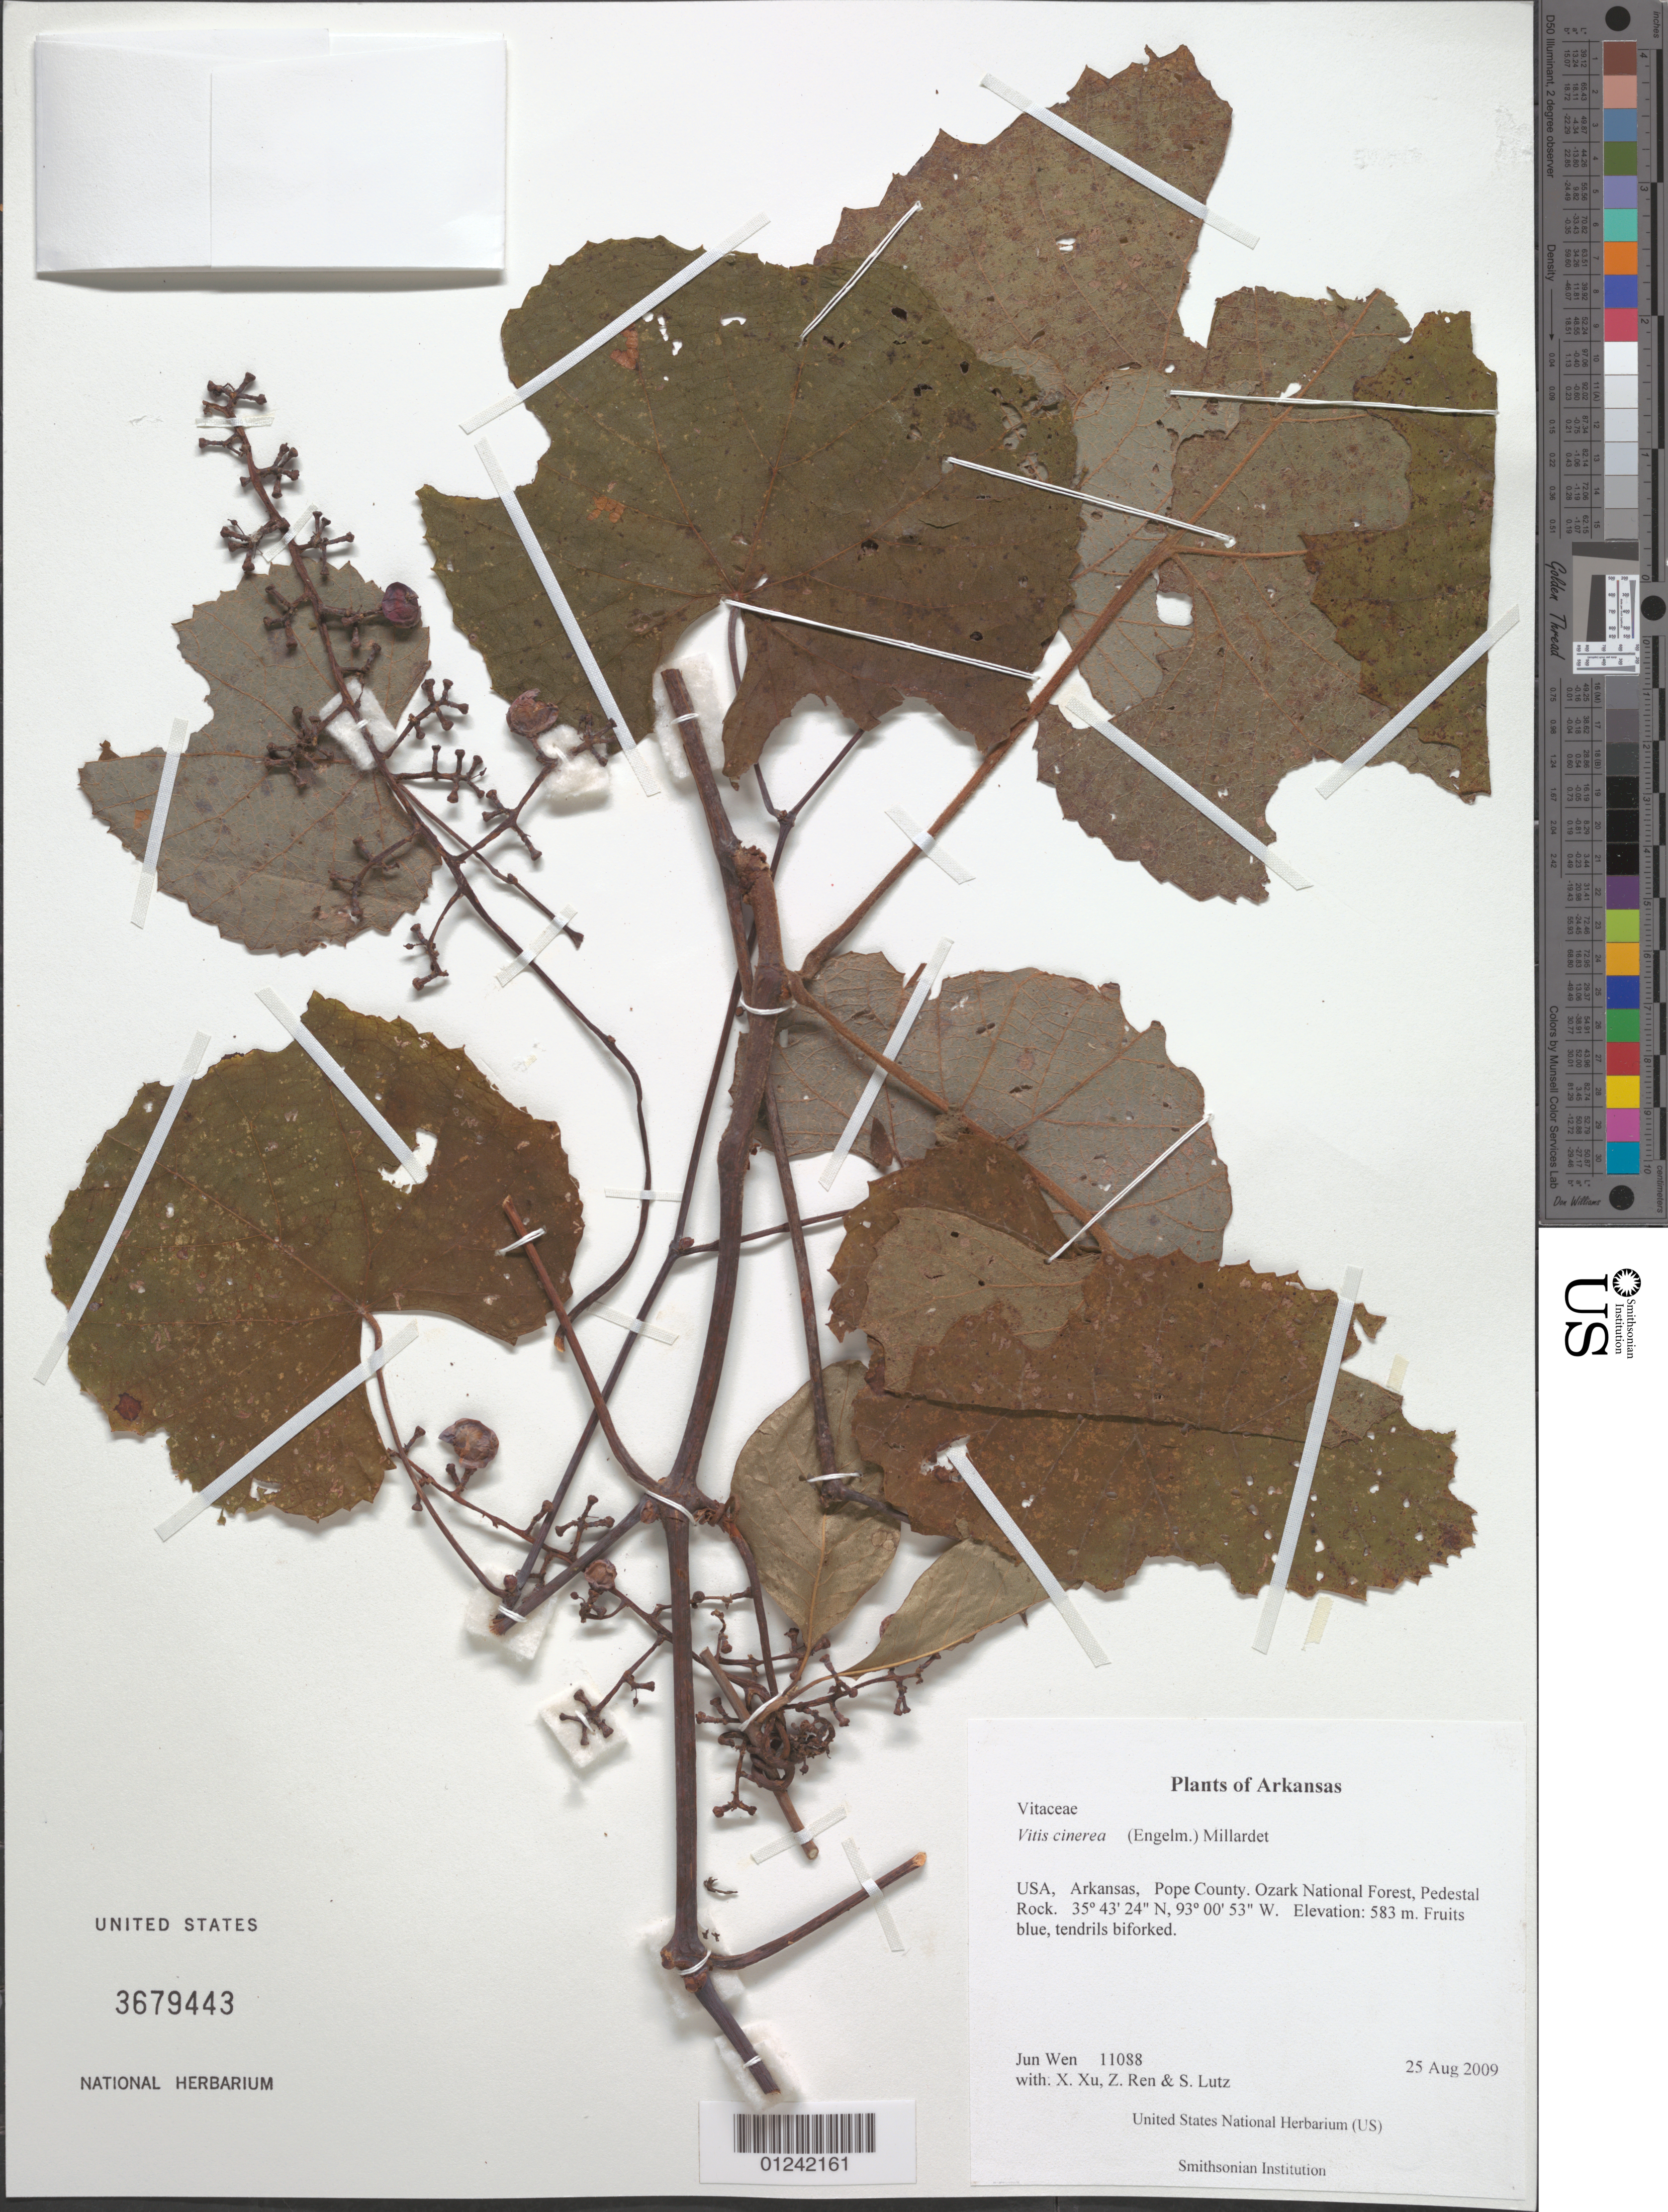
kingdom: Plantae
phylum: Tracheophyta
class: Magnoliopsida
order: Vitales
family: Vitaceae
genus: Vitis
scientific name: Vitis cinerea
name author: (Engelm.) Millardet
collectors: J. Wen, X. Xu, Z. Ren & S. Lutz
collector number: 11088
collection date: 2009-08-25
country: United States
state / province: Arkansas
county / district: Pope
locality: Ozark National Forest, Pedestal Rock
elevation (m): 583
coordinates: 35 43 24.5 N, 93 00 53.2 W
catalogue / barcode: US 3679443